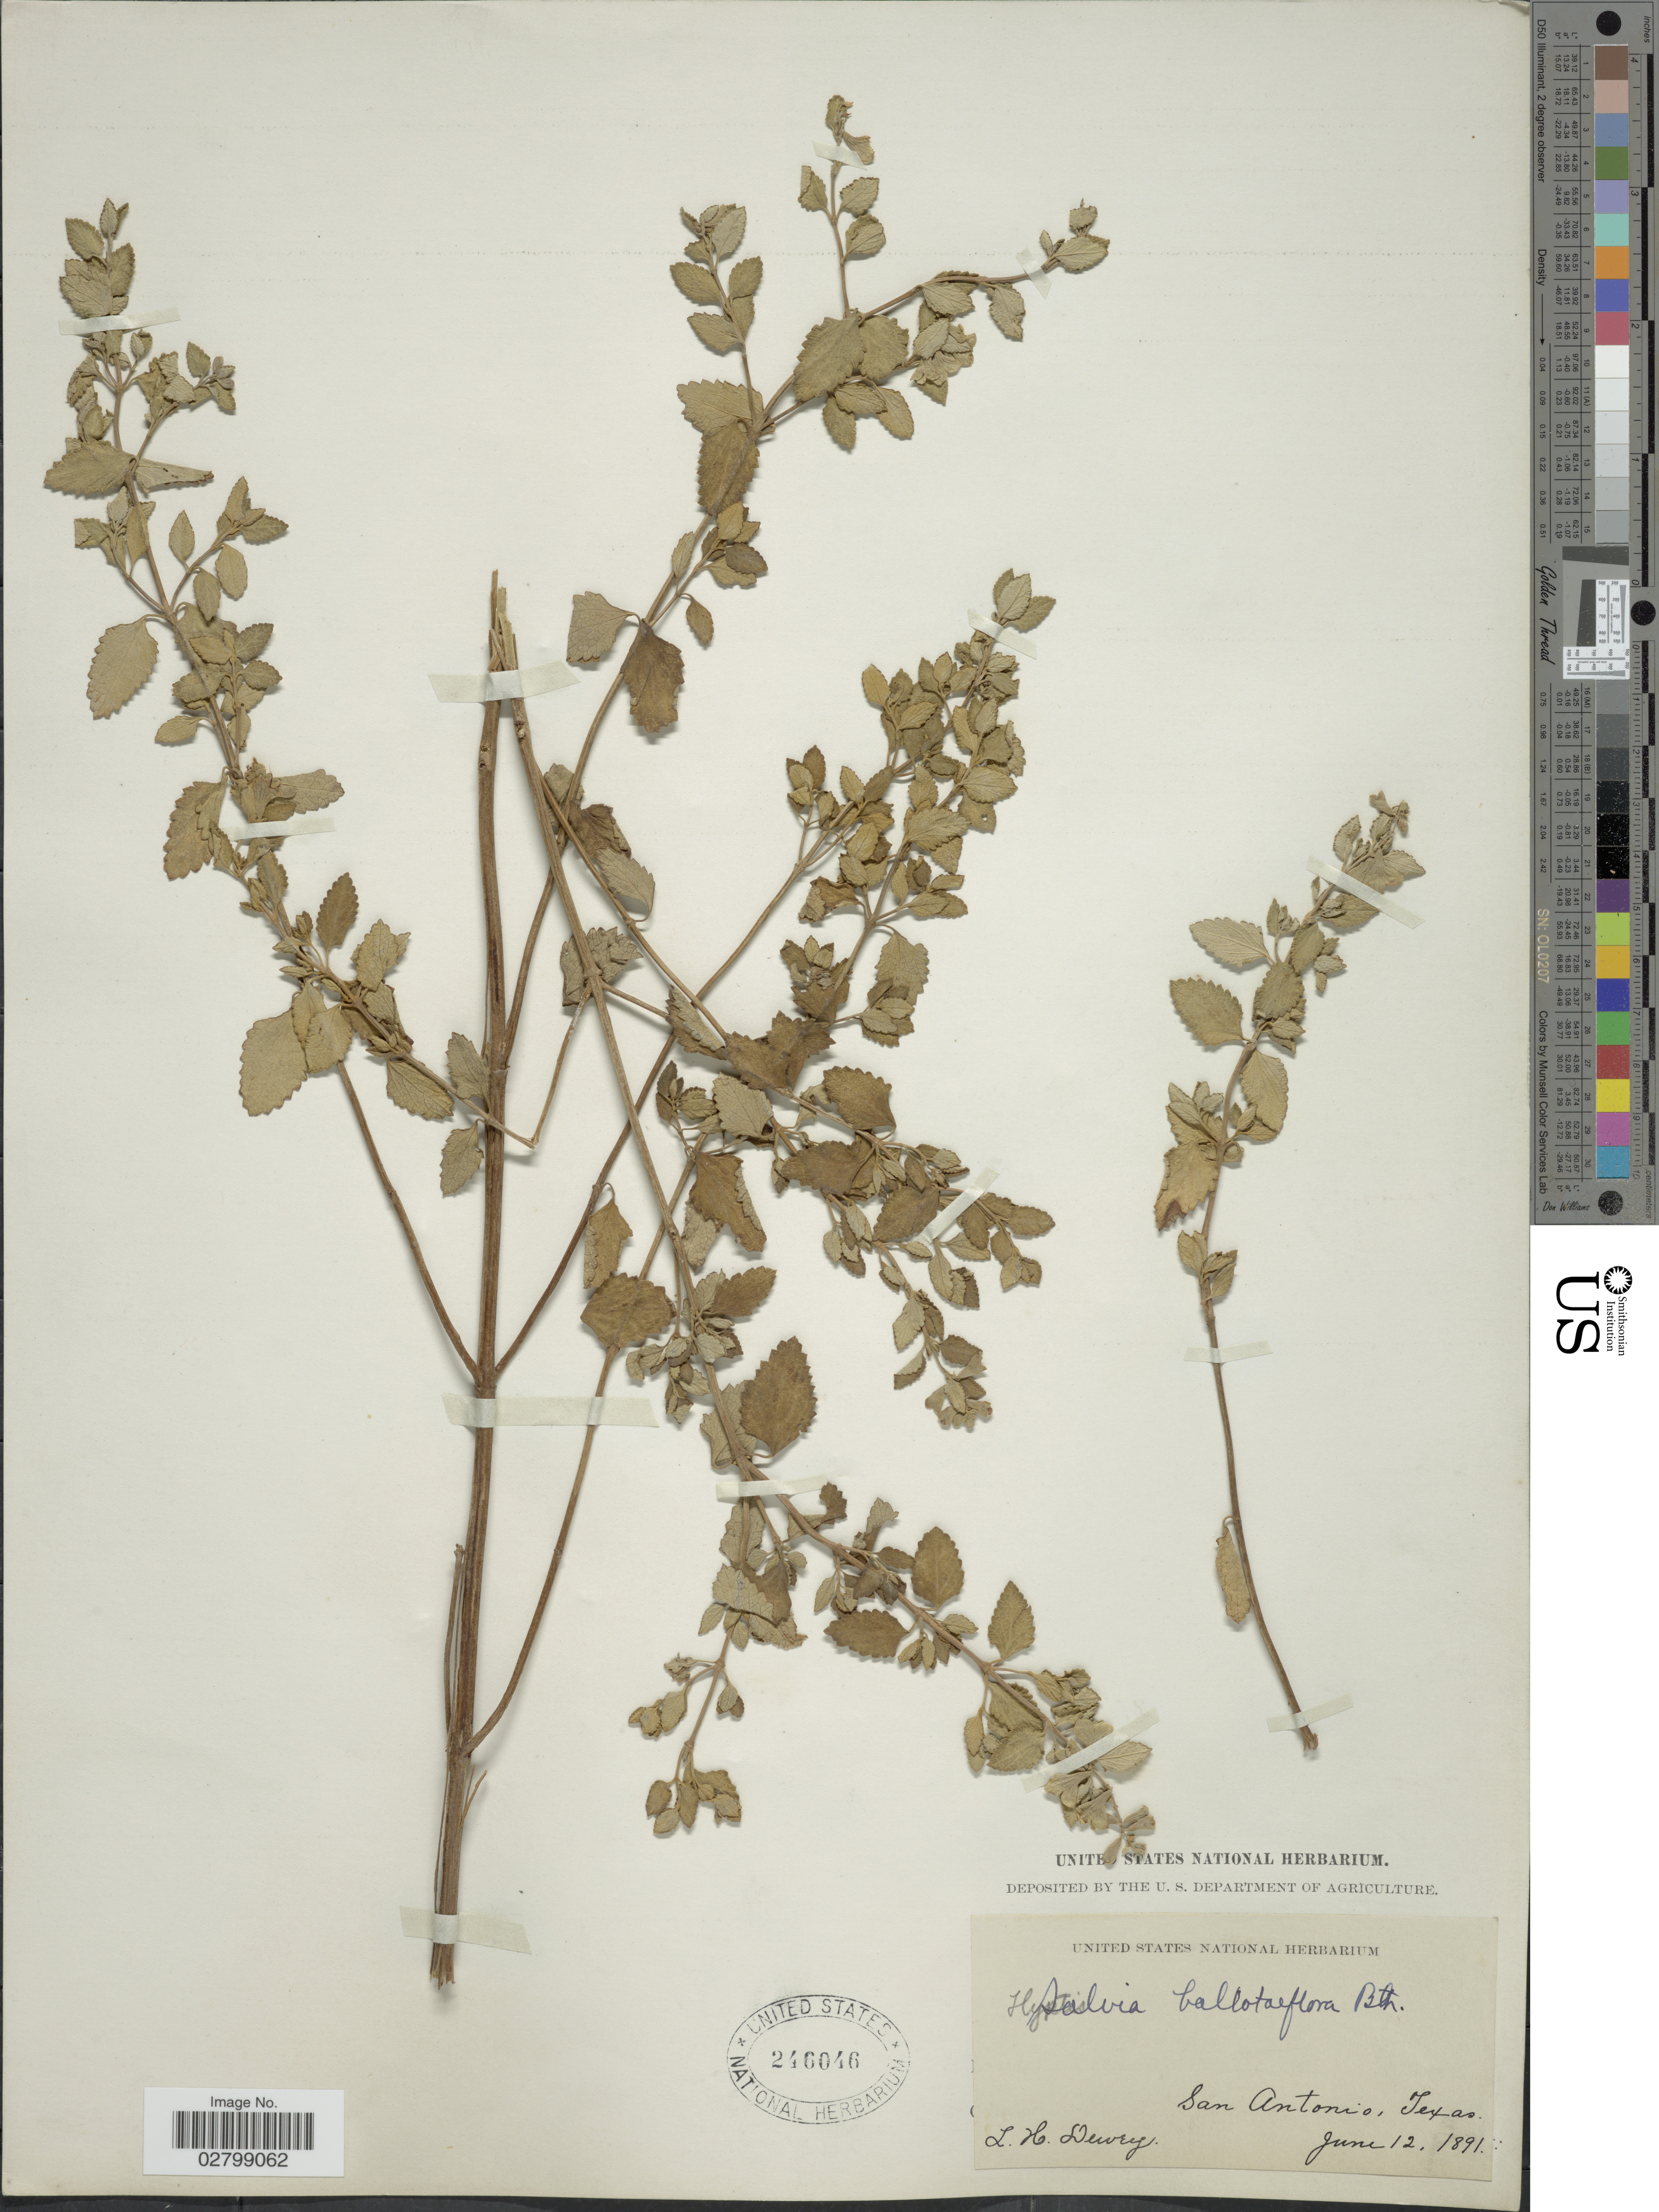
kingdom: Plantae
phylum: Tracheophyta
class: Magnoliopsida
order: Lamiales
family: Lamiaceae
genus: Salvia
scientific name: Salvia ballotiflora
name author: Benth.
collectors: L. H. Dewey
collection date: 1891-06-12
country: United States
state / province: Texas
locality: San Antonio.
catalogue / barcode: US 246046